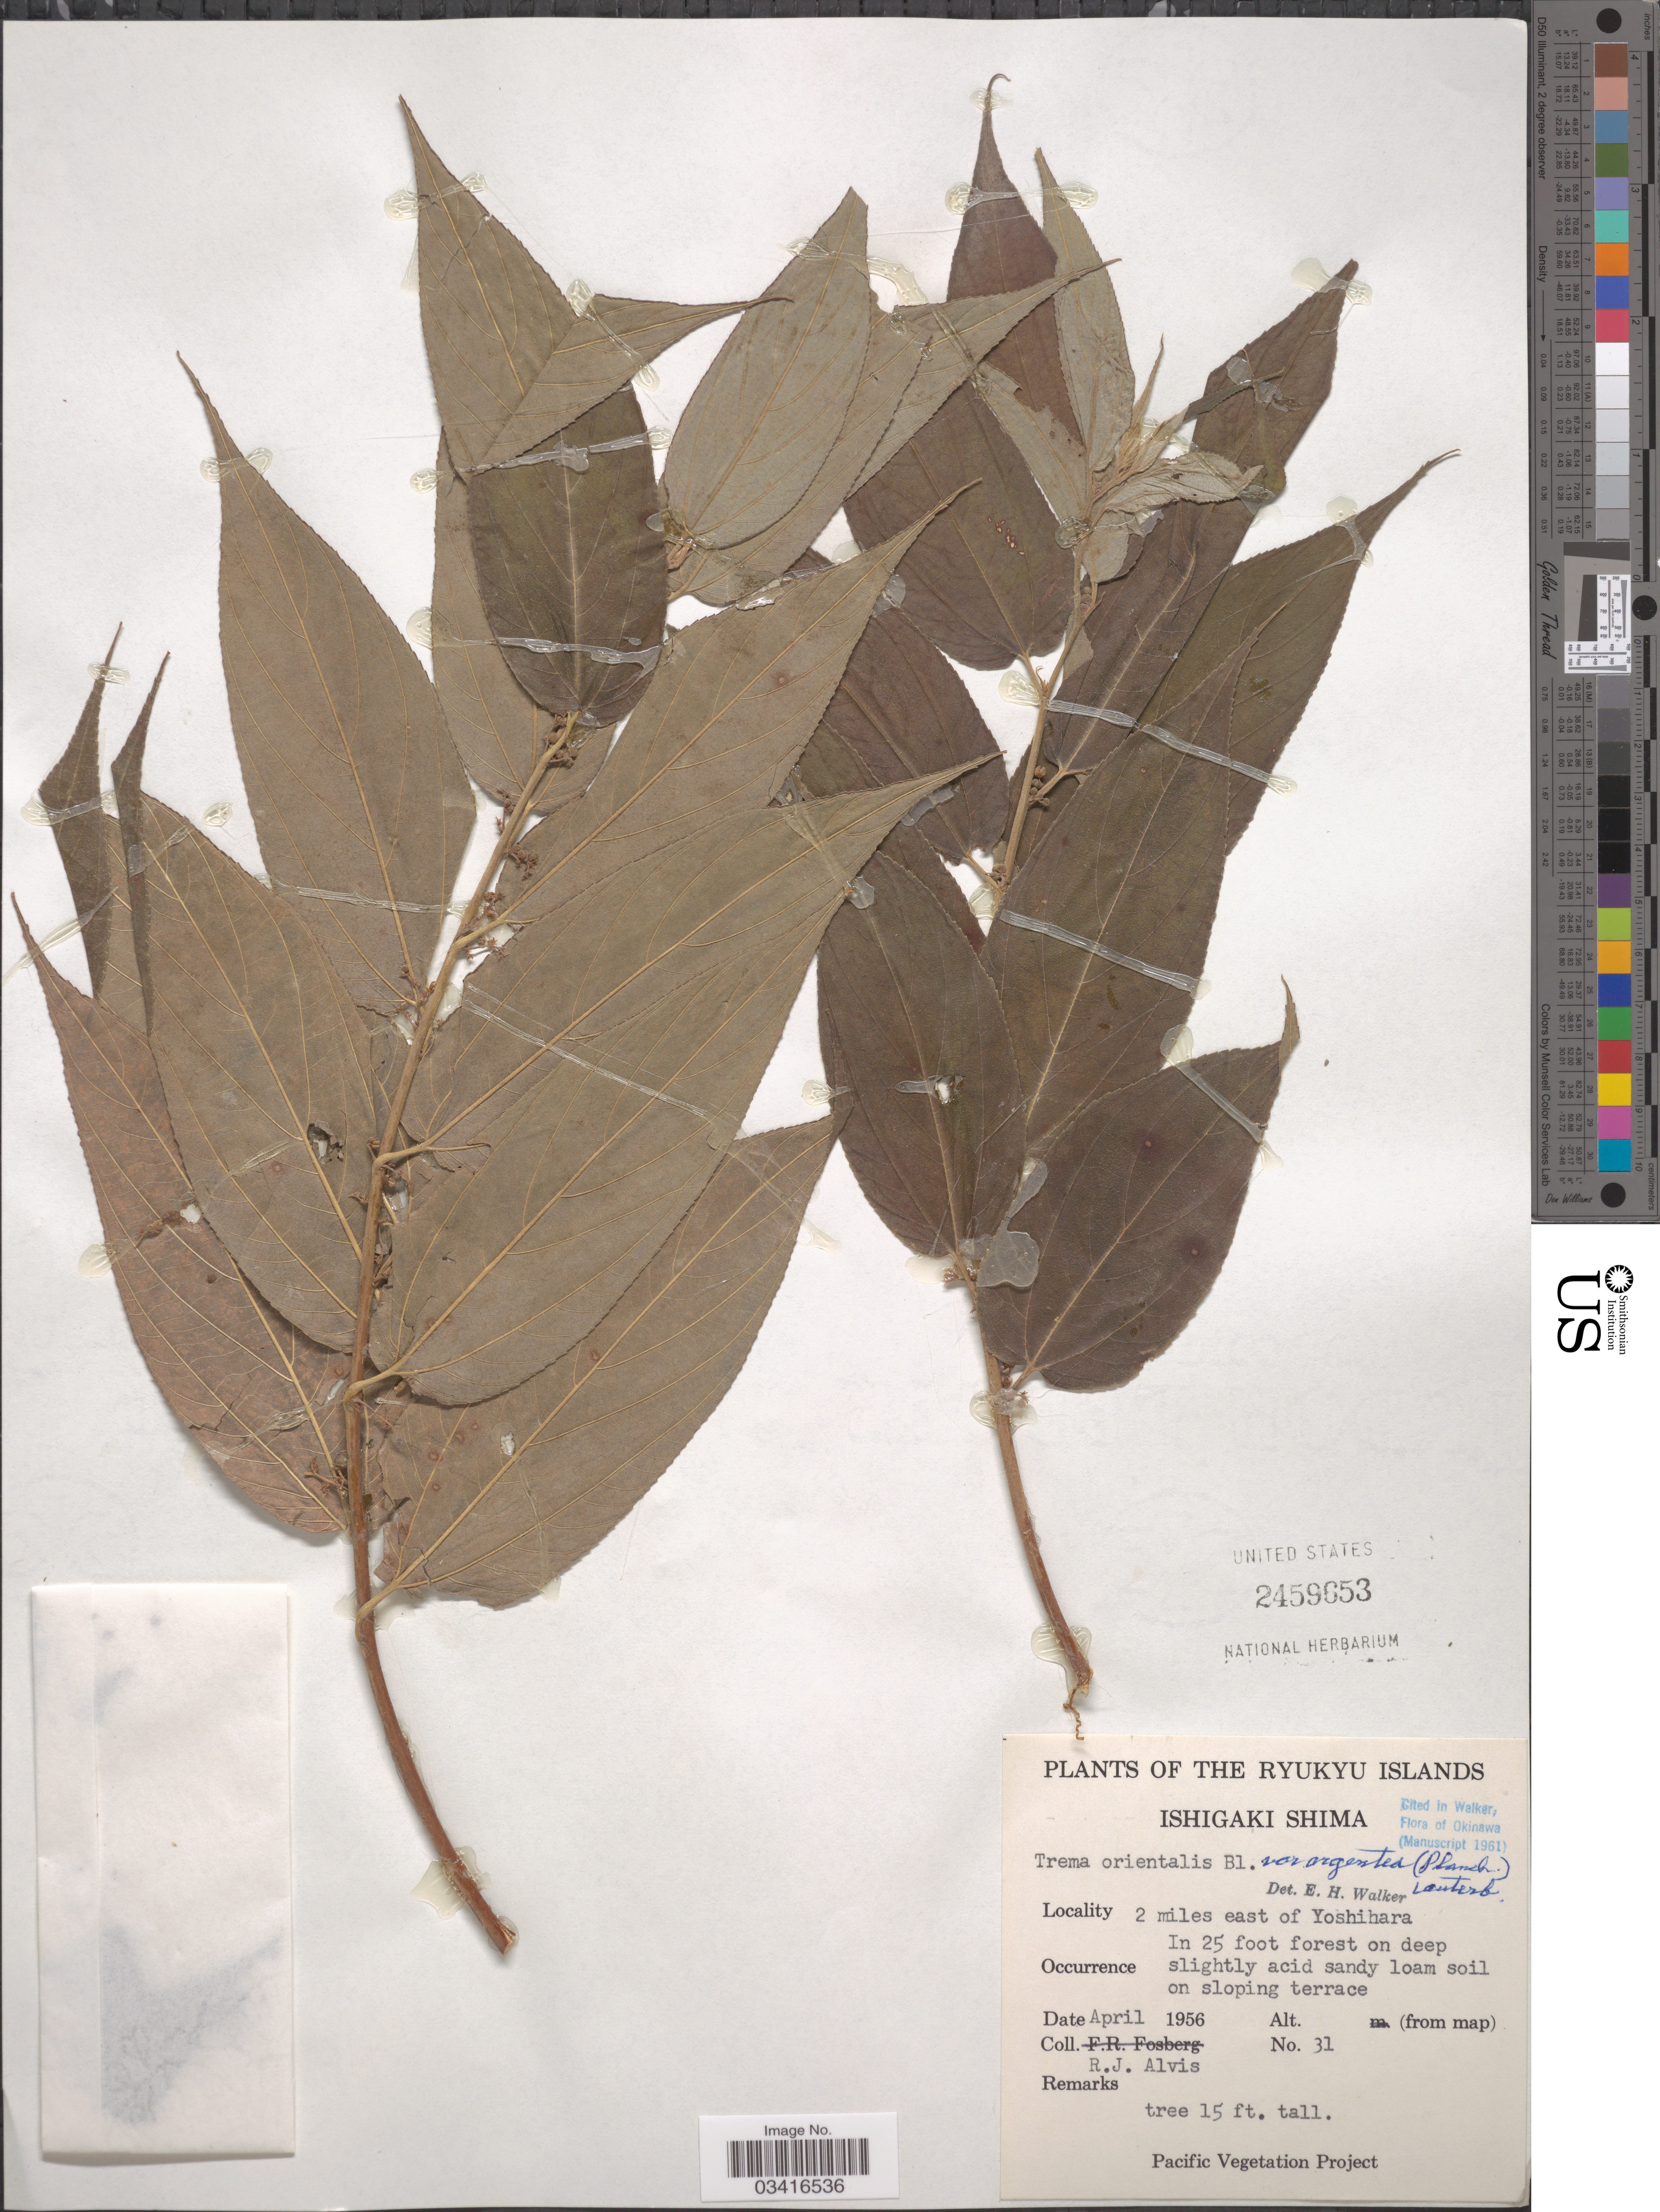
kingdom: Plantae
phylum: Tracheophyta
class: Magnoliopsida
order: Rosales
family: Cannabaceae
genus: Trema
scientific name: Trema orientale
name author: (L.) Blume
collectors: R. Alvis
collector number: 31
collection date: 1956-04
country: Japan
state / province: Okinawa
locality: Ryukyu Islands. Ishigaki Shima. 2 miles east of Yoshihara.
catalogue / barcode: US 2459653